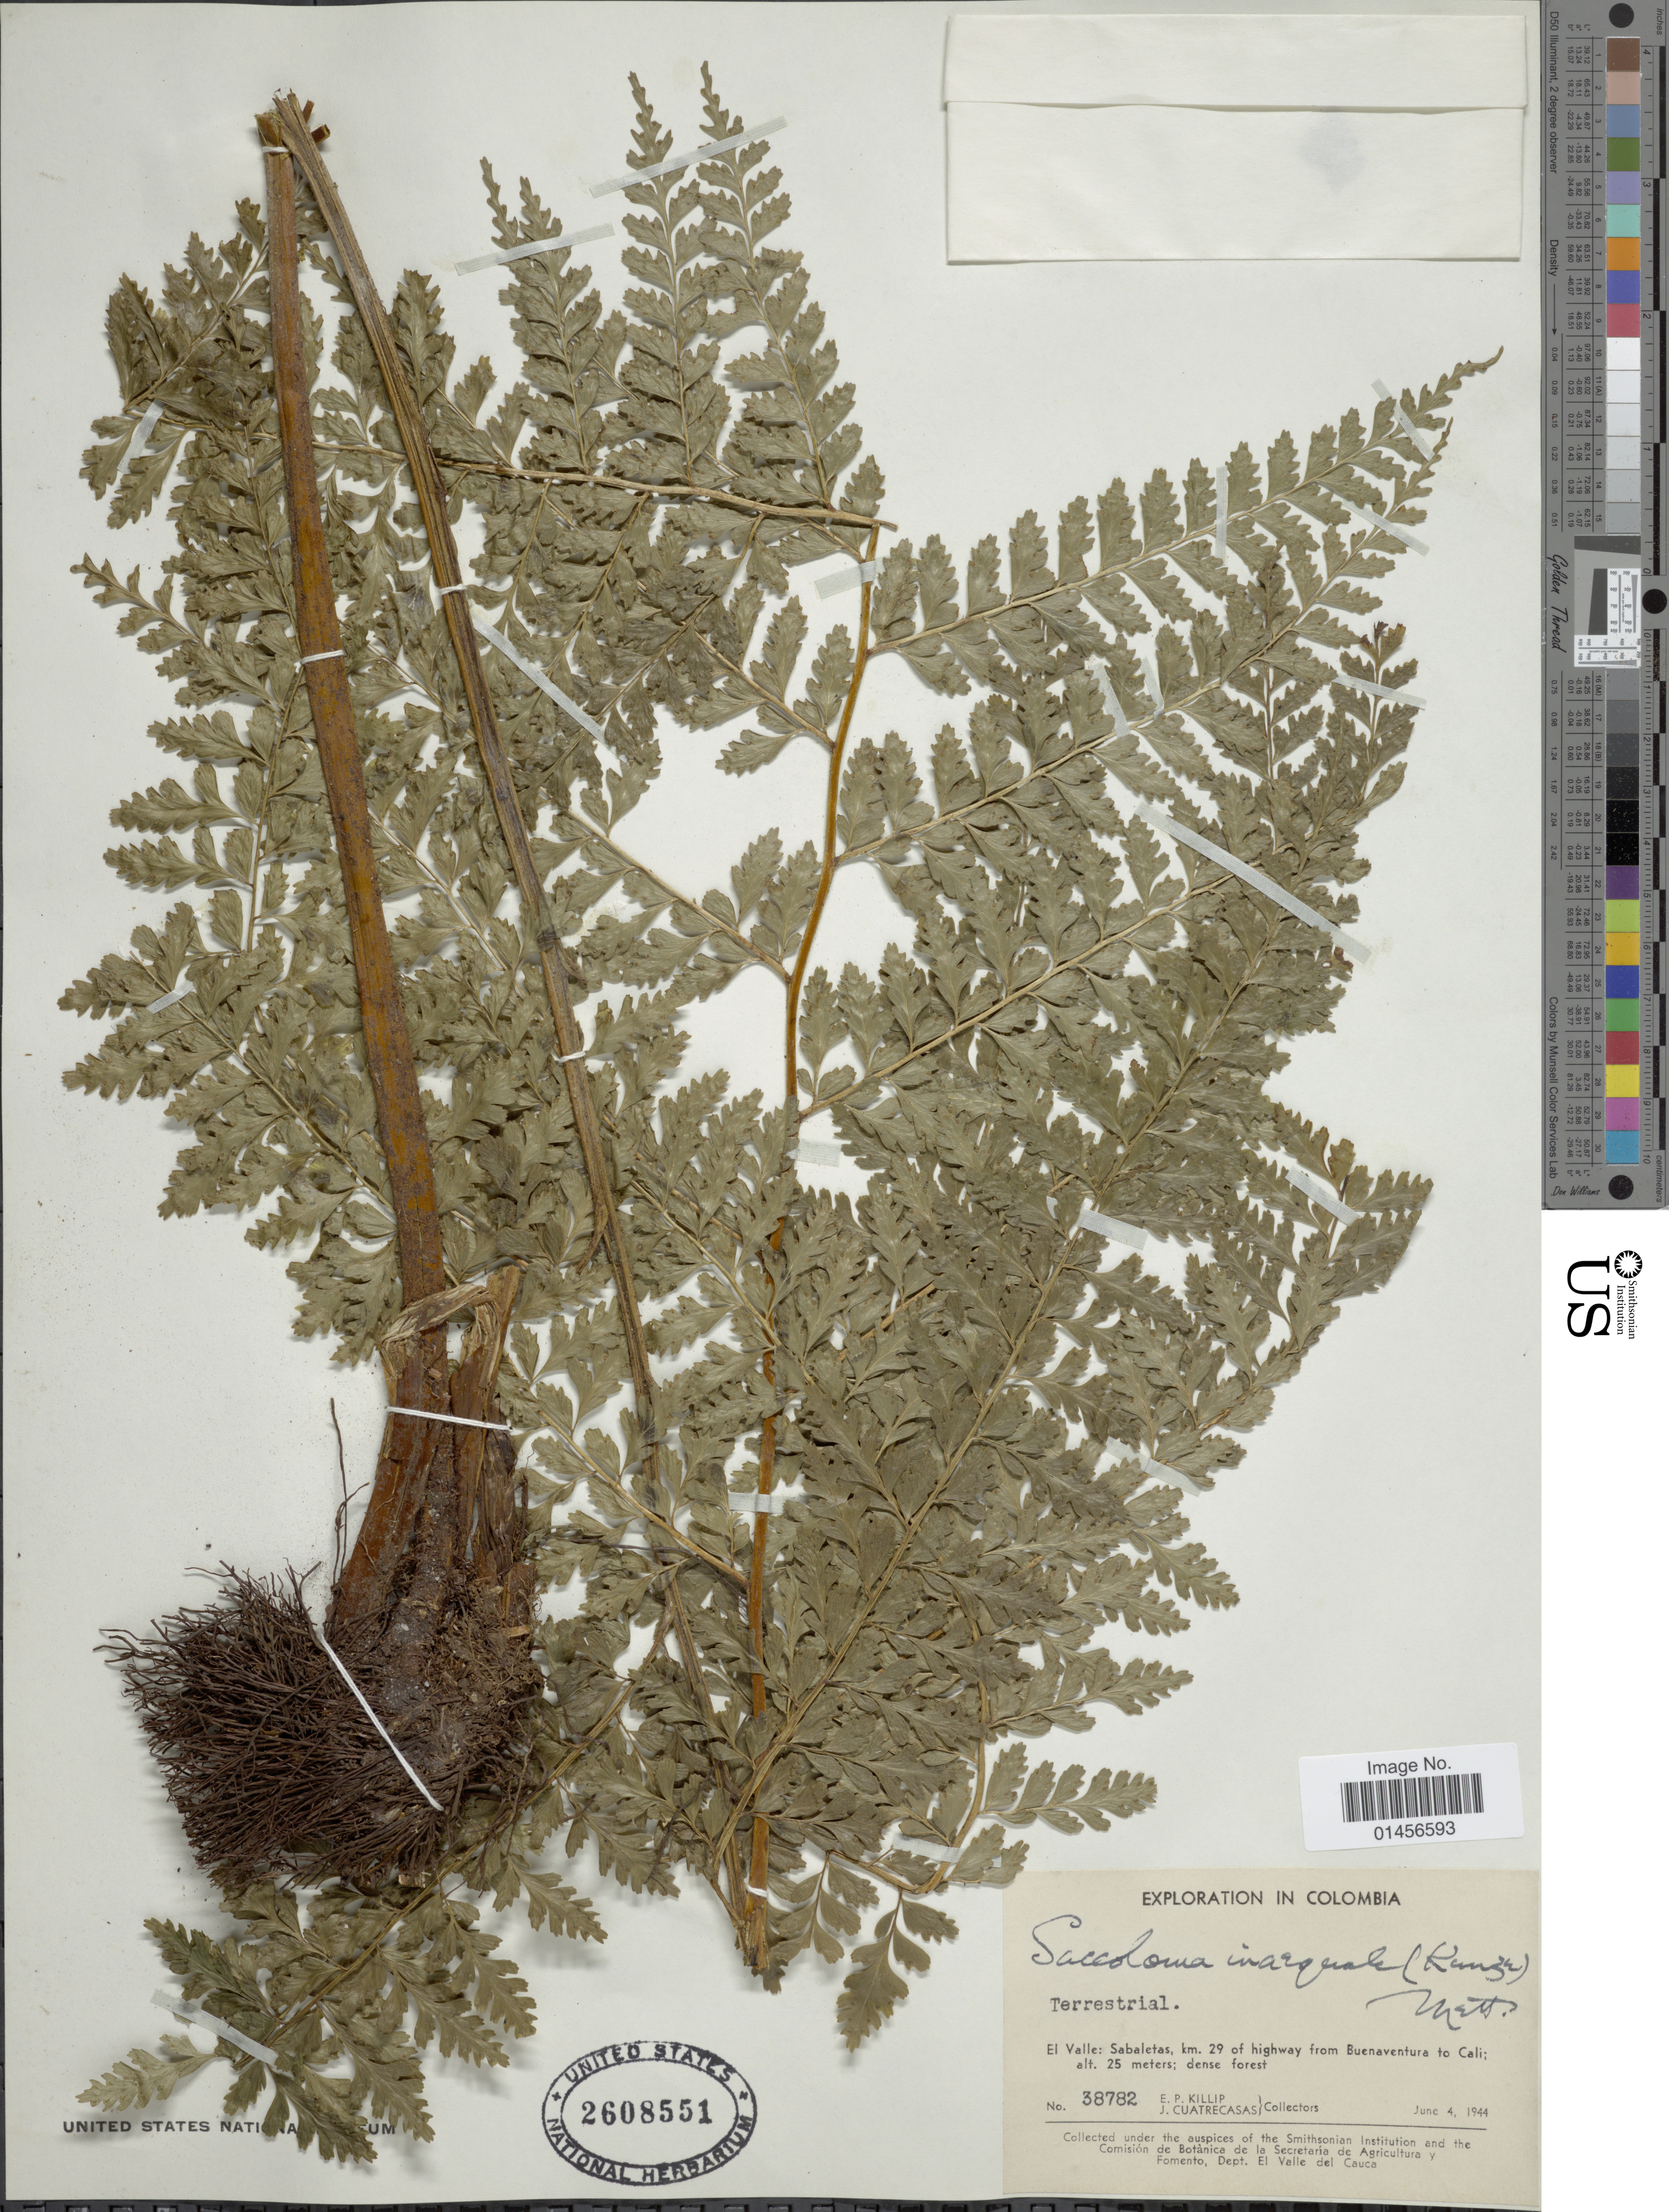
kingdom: Plantae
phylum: Tracheophyta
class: Polypodiopsida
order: Polypodiales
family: Saccolomataceae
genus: Saccoloma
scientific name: Saccoloma inaequale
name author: (Kunze) Mett.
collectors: E. P. Killip & J. Cuatrecasas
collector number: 38782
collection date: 1944-06-04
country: Colombia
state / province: Valle del Cauca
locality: El Valle: Sabaletas, km. 29 of highway from buenaventura to Cali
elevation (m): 25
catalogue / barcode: US 2608551